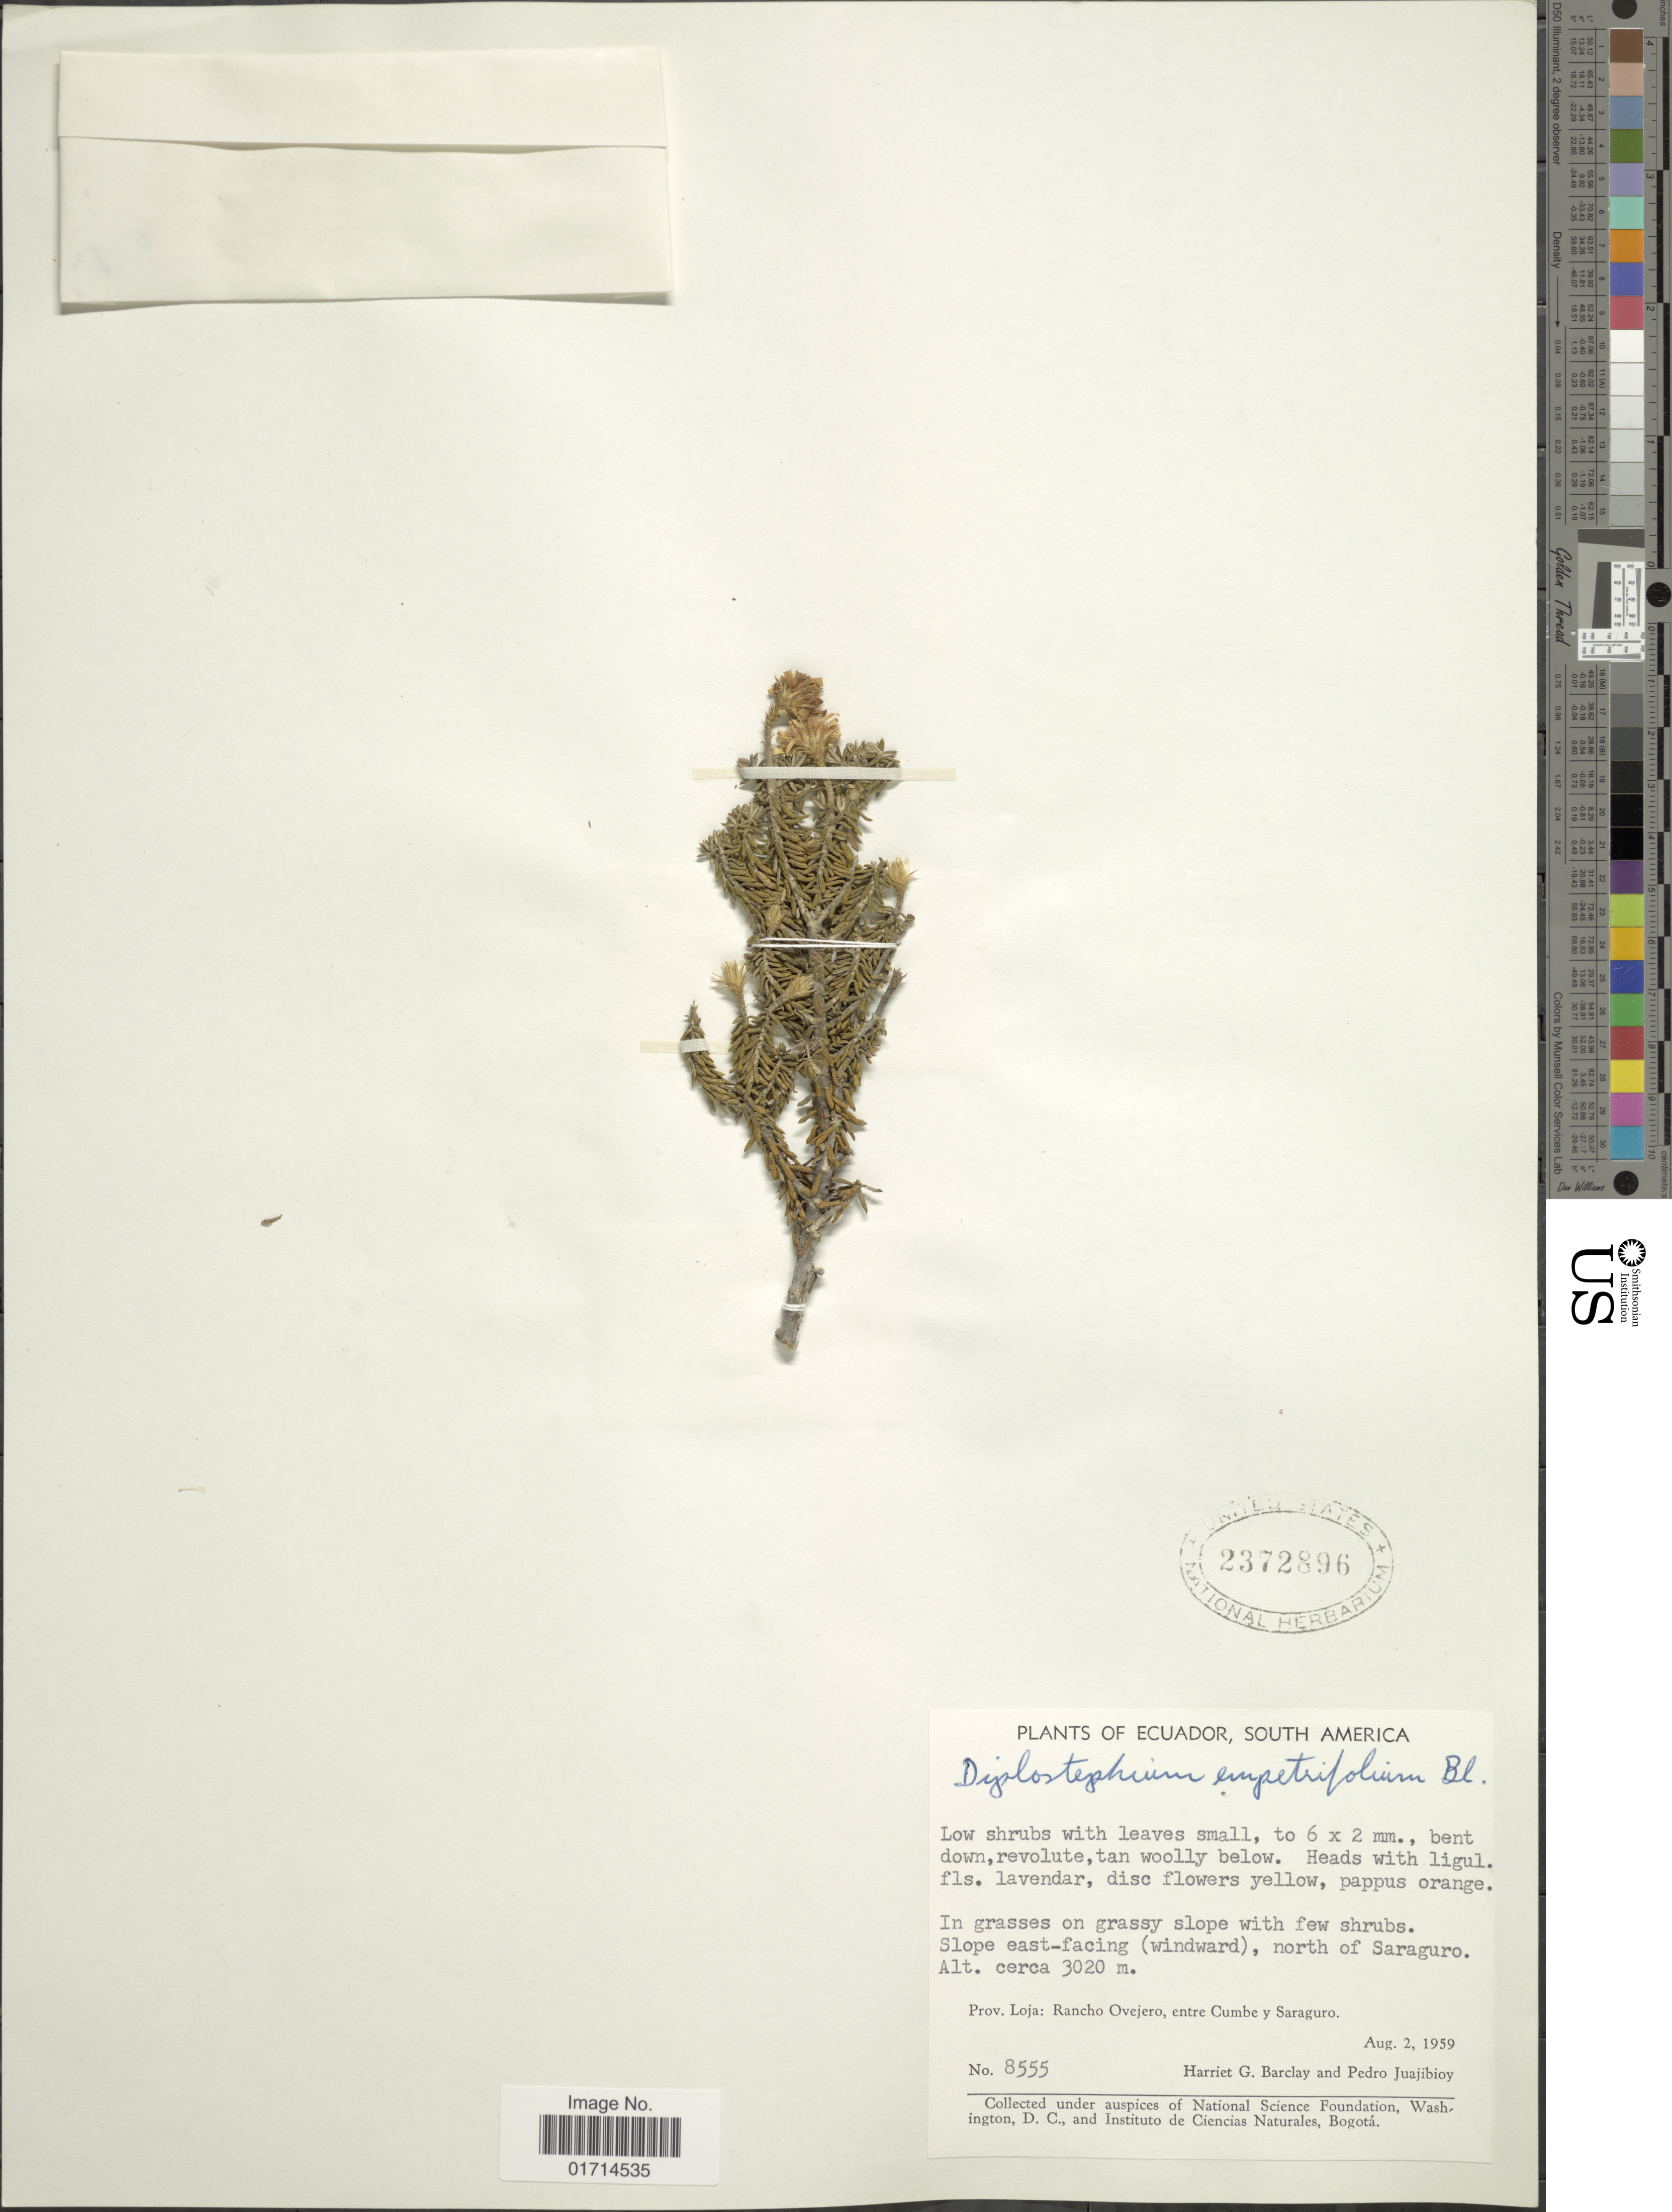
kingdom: Plantae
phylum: Tracheophyta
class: Magnoliopsida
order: Asterales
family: Asteraceae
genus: Diplostephium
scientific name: Diplostephium empetrifolium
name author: S.F. Blake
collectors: H. G. Barclay & P. Juajibioy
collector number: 8555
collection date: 1959-08-02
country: Ecuador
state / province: Loja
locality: Rancho Ovejero, entre Cumbe y Saraguro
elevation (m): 3020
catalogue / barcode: US 2372896